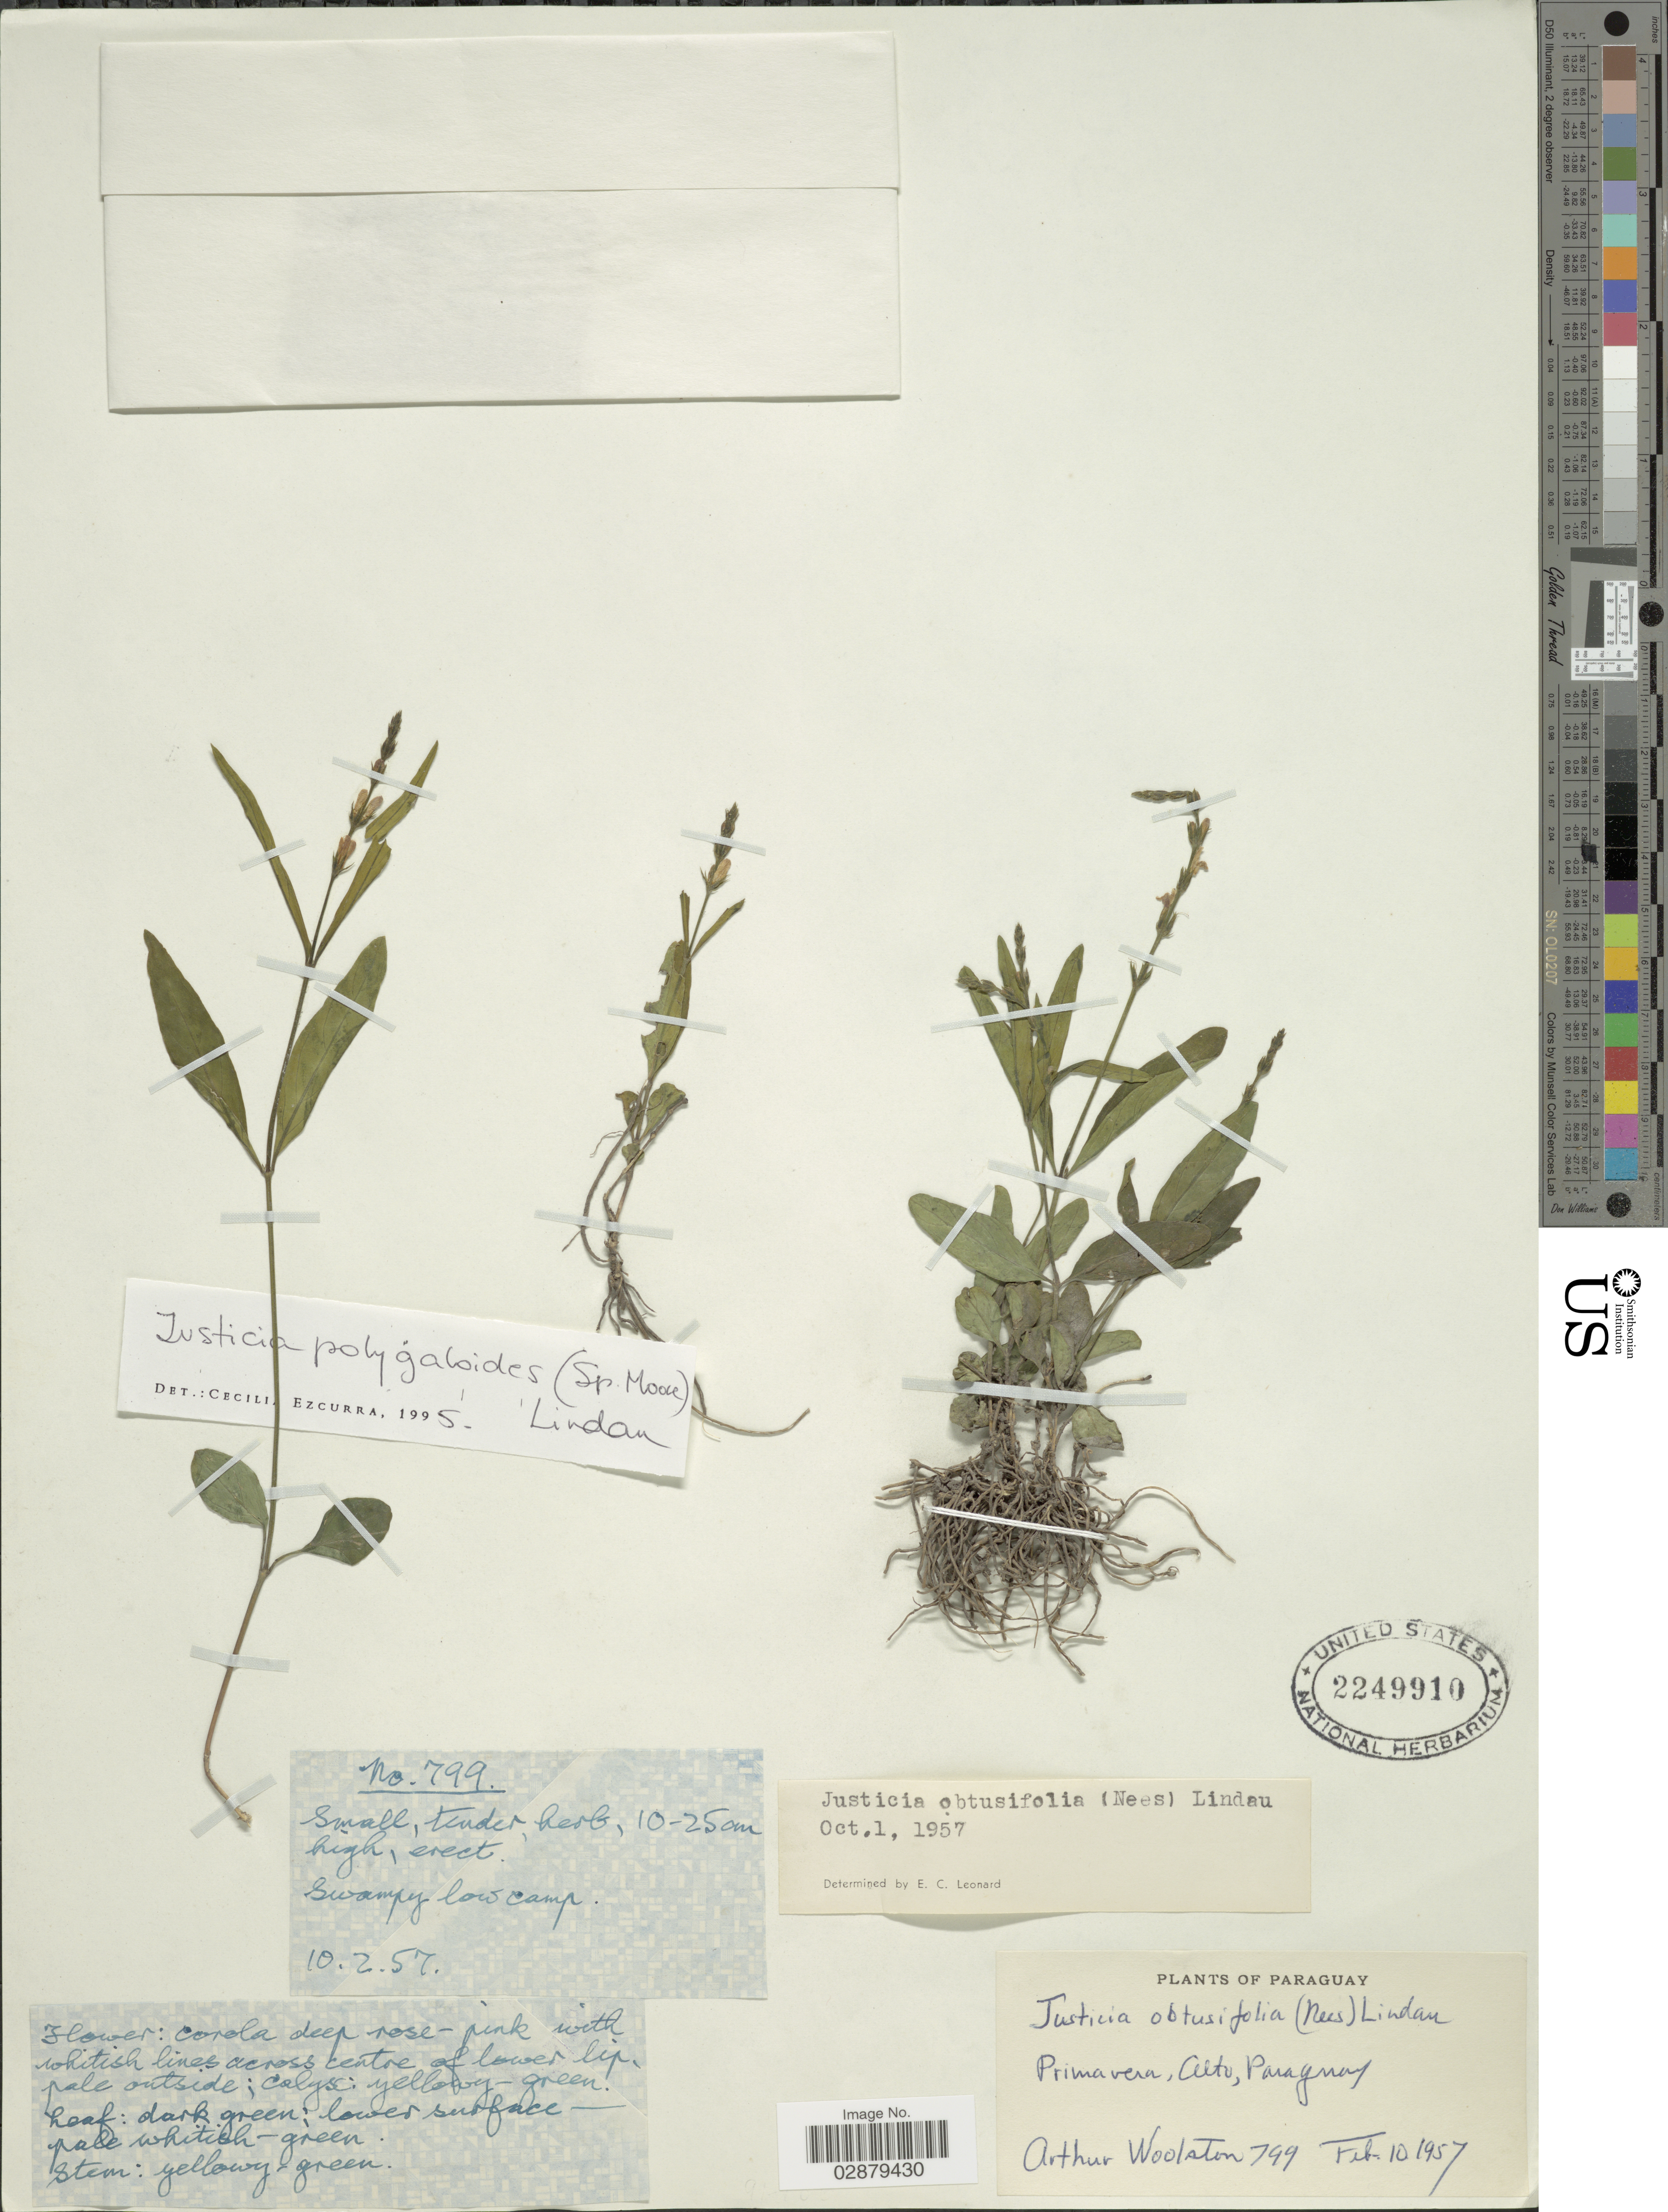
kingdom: Plantae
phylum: Tracheophyta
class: Magnoliopsida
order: Lamiales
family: Acanthaceae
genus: Justicia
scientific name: Justicia laevilinguis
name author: (Nees) Lindau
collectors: A. L. Woolston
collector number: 799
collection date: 1957-02-10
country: Paraguay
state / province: Alto Paraguay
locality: Primavera, Alto.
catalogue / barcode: US 2249910